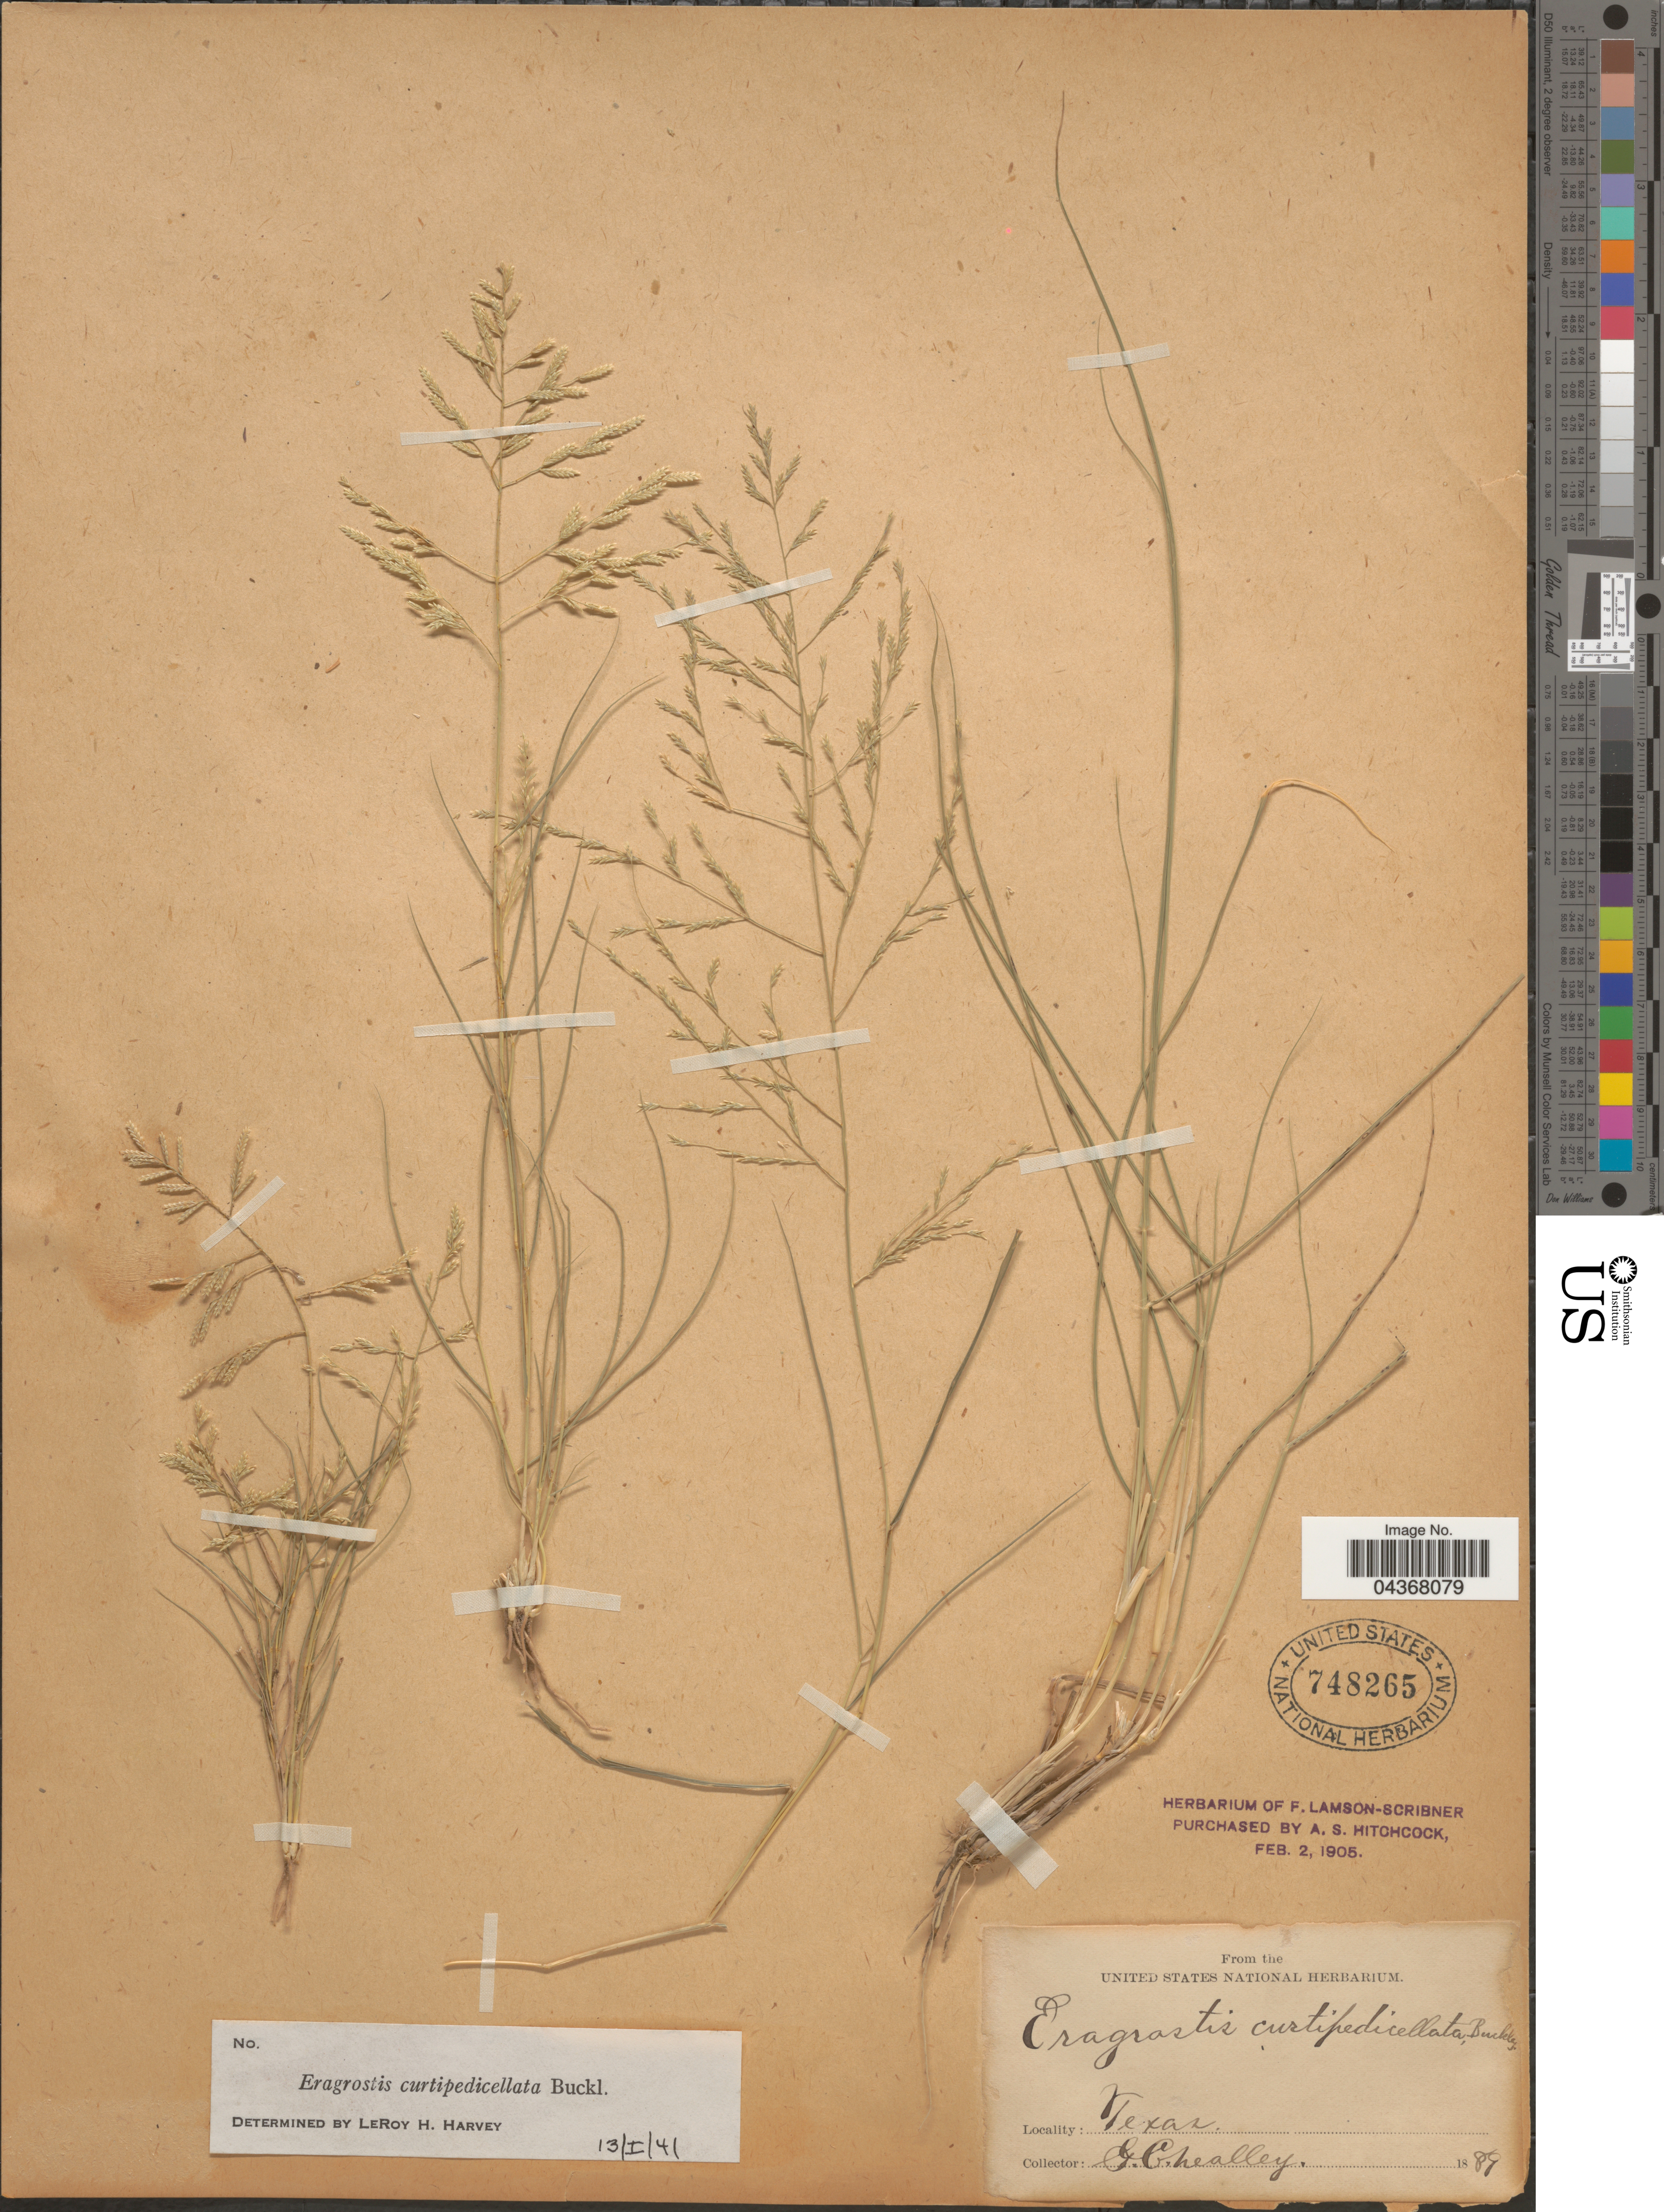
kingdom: Plantae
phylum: Tracheophyta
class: Liliopsida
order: Poales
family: Poaceae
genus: Eragrostis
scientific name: Eragrostis curtipedicellata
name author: Buckley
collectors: G. C. Nealley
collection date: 1889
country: United States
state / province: Texas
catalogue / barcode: US 748265